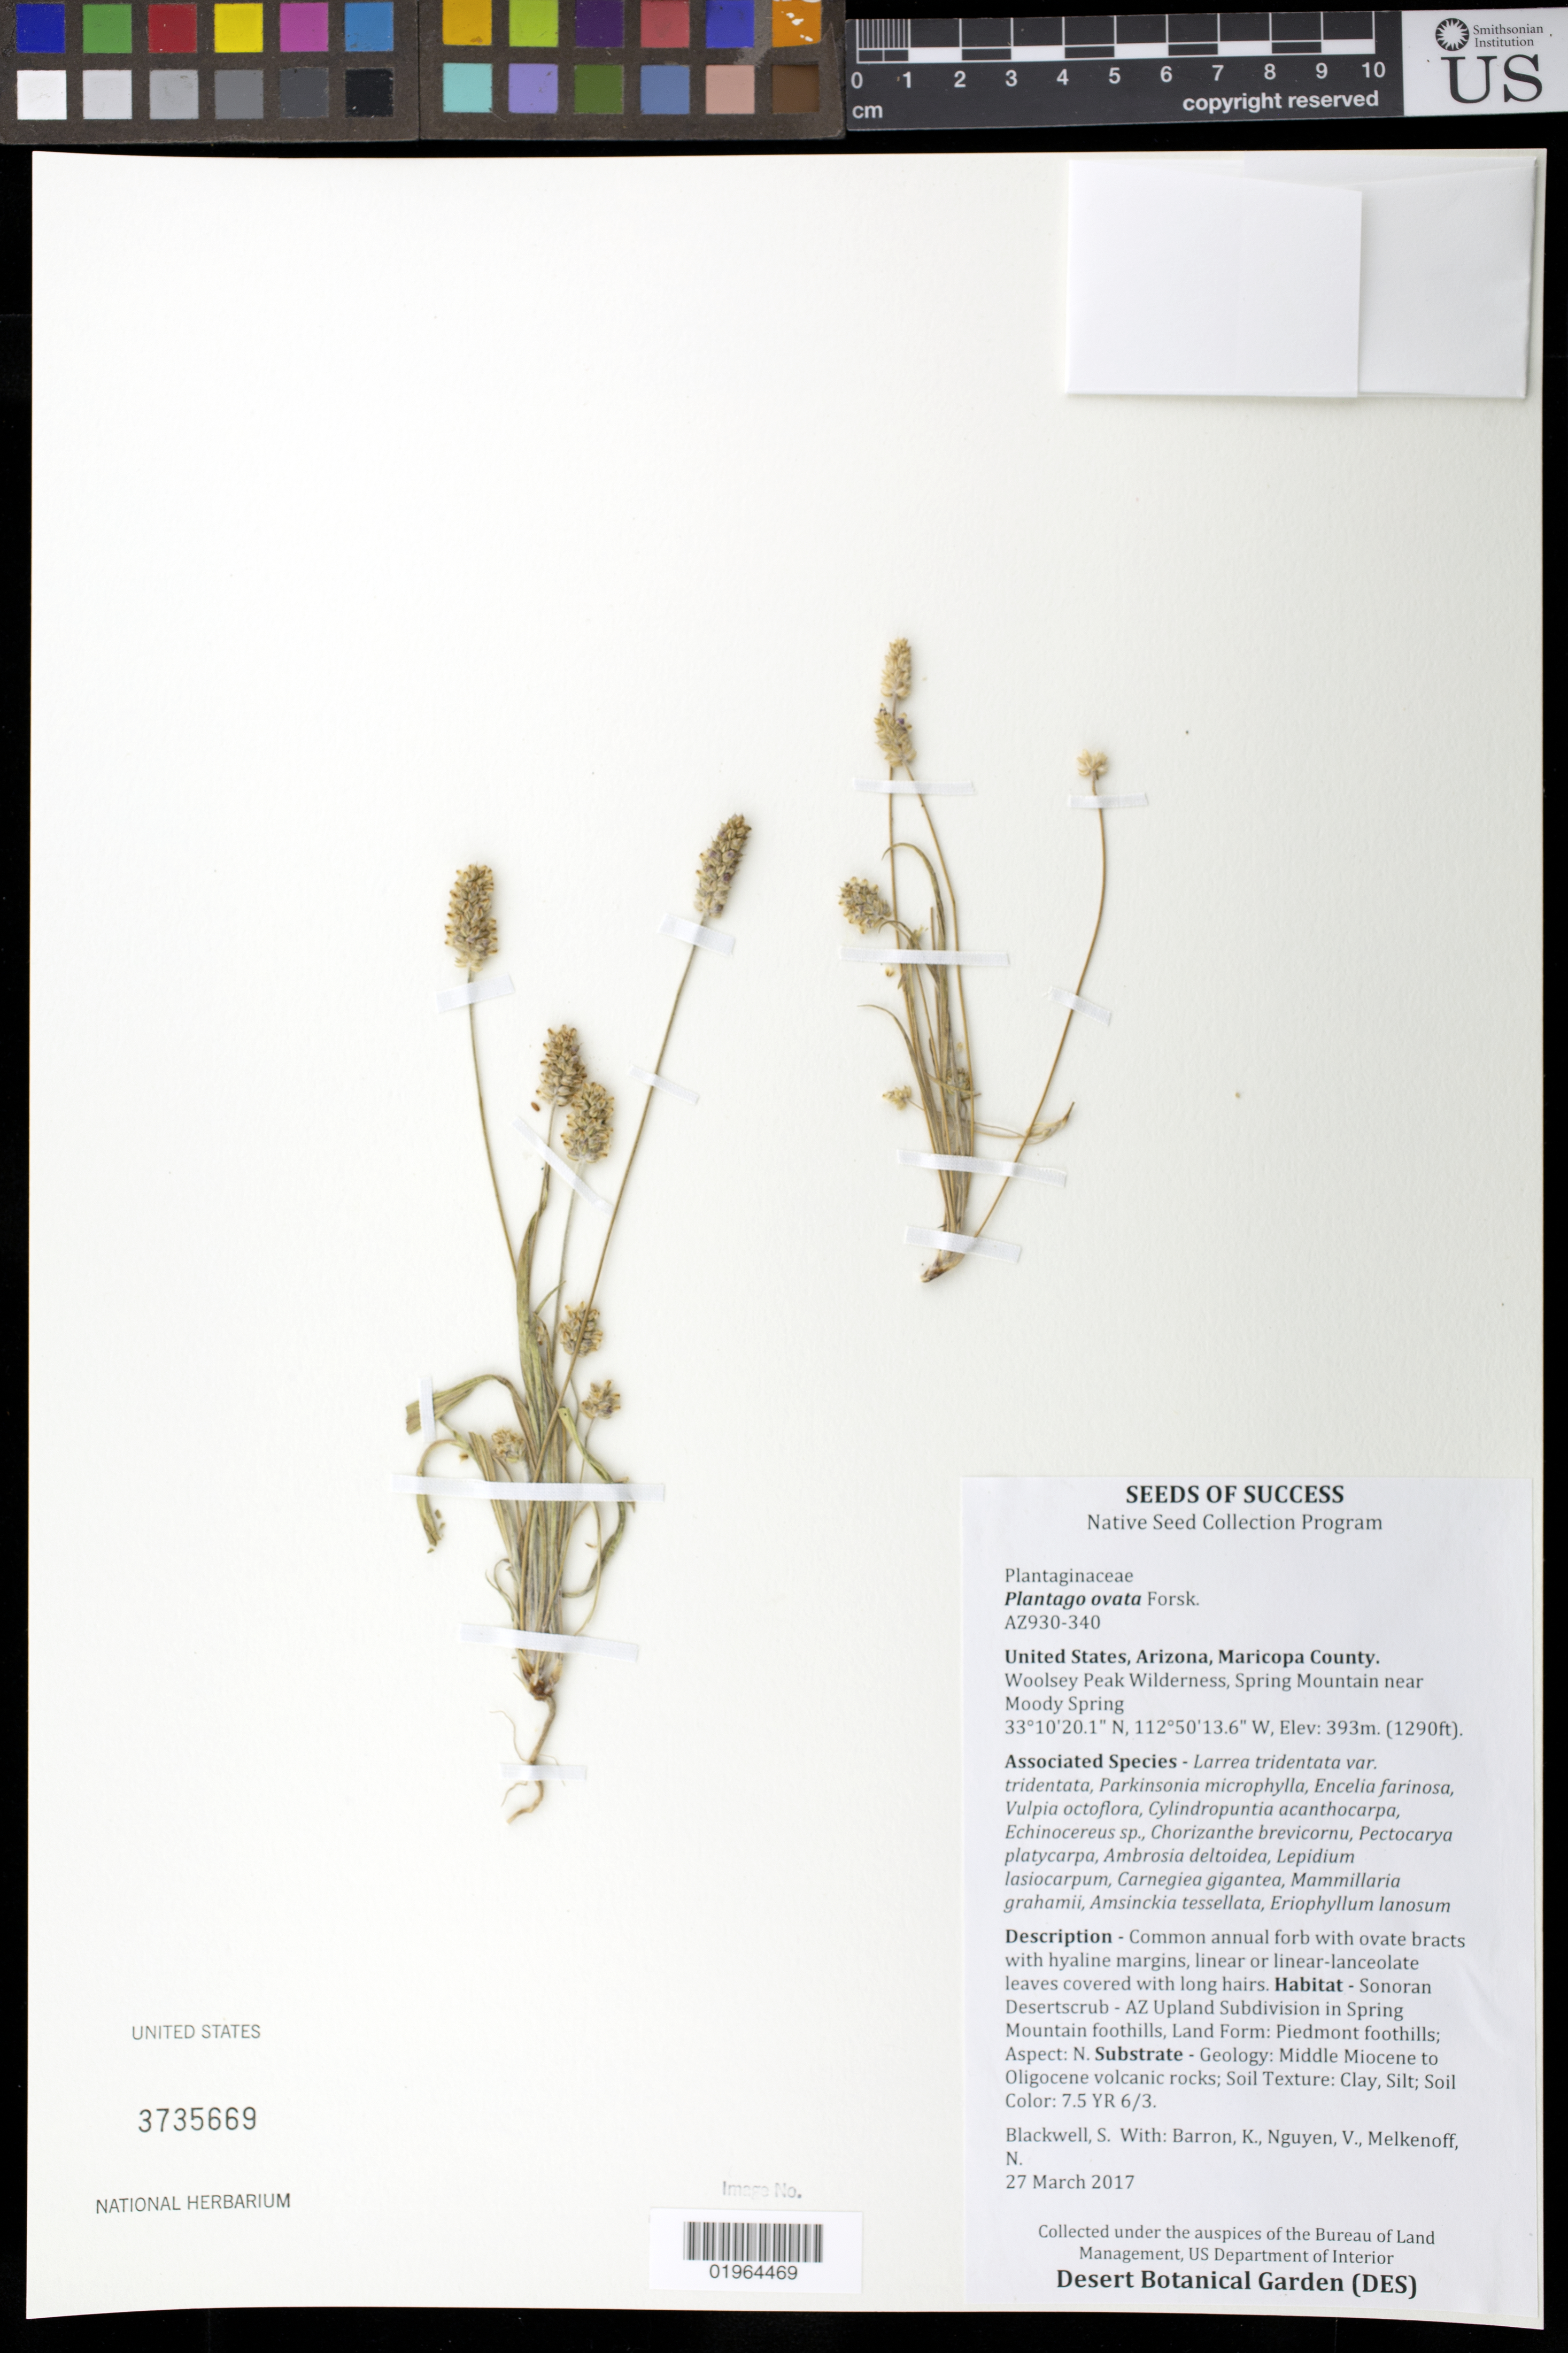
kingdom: Plantae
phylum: Tracheophyta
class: Magnoliopsida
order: Lamiales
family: Plantaginaceae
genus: Plantago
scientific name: Plantago ovata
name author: Forssk.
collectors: S. Blackwell, K. Barron, V. D. Nguyen & N. Melkenoff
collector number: AZ930-340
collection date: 2017-03-27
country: United States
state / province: Arizona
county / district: Maricopa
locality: Woolsey Peak Wilderness, Spring Mountain near Moody Spring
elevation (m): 393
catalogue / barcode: US 3735669